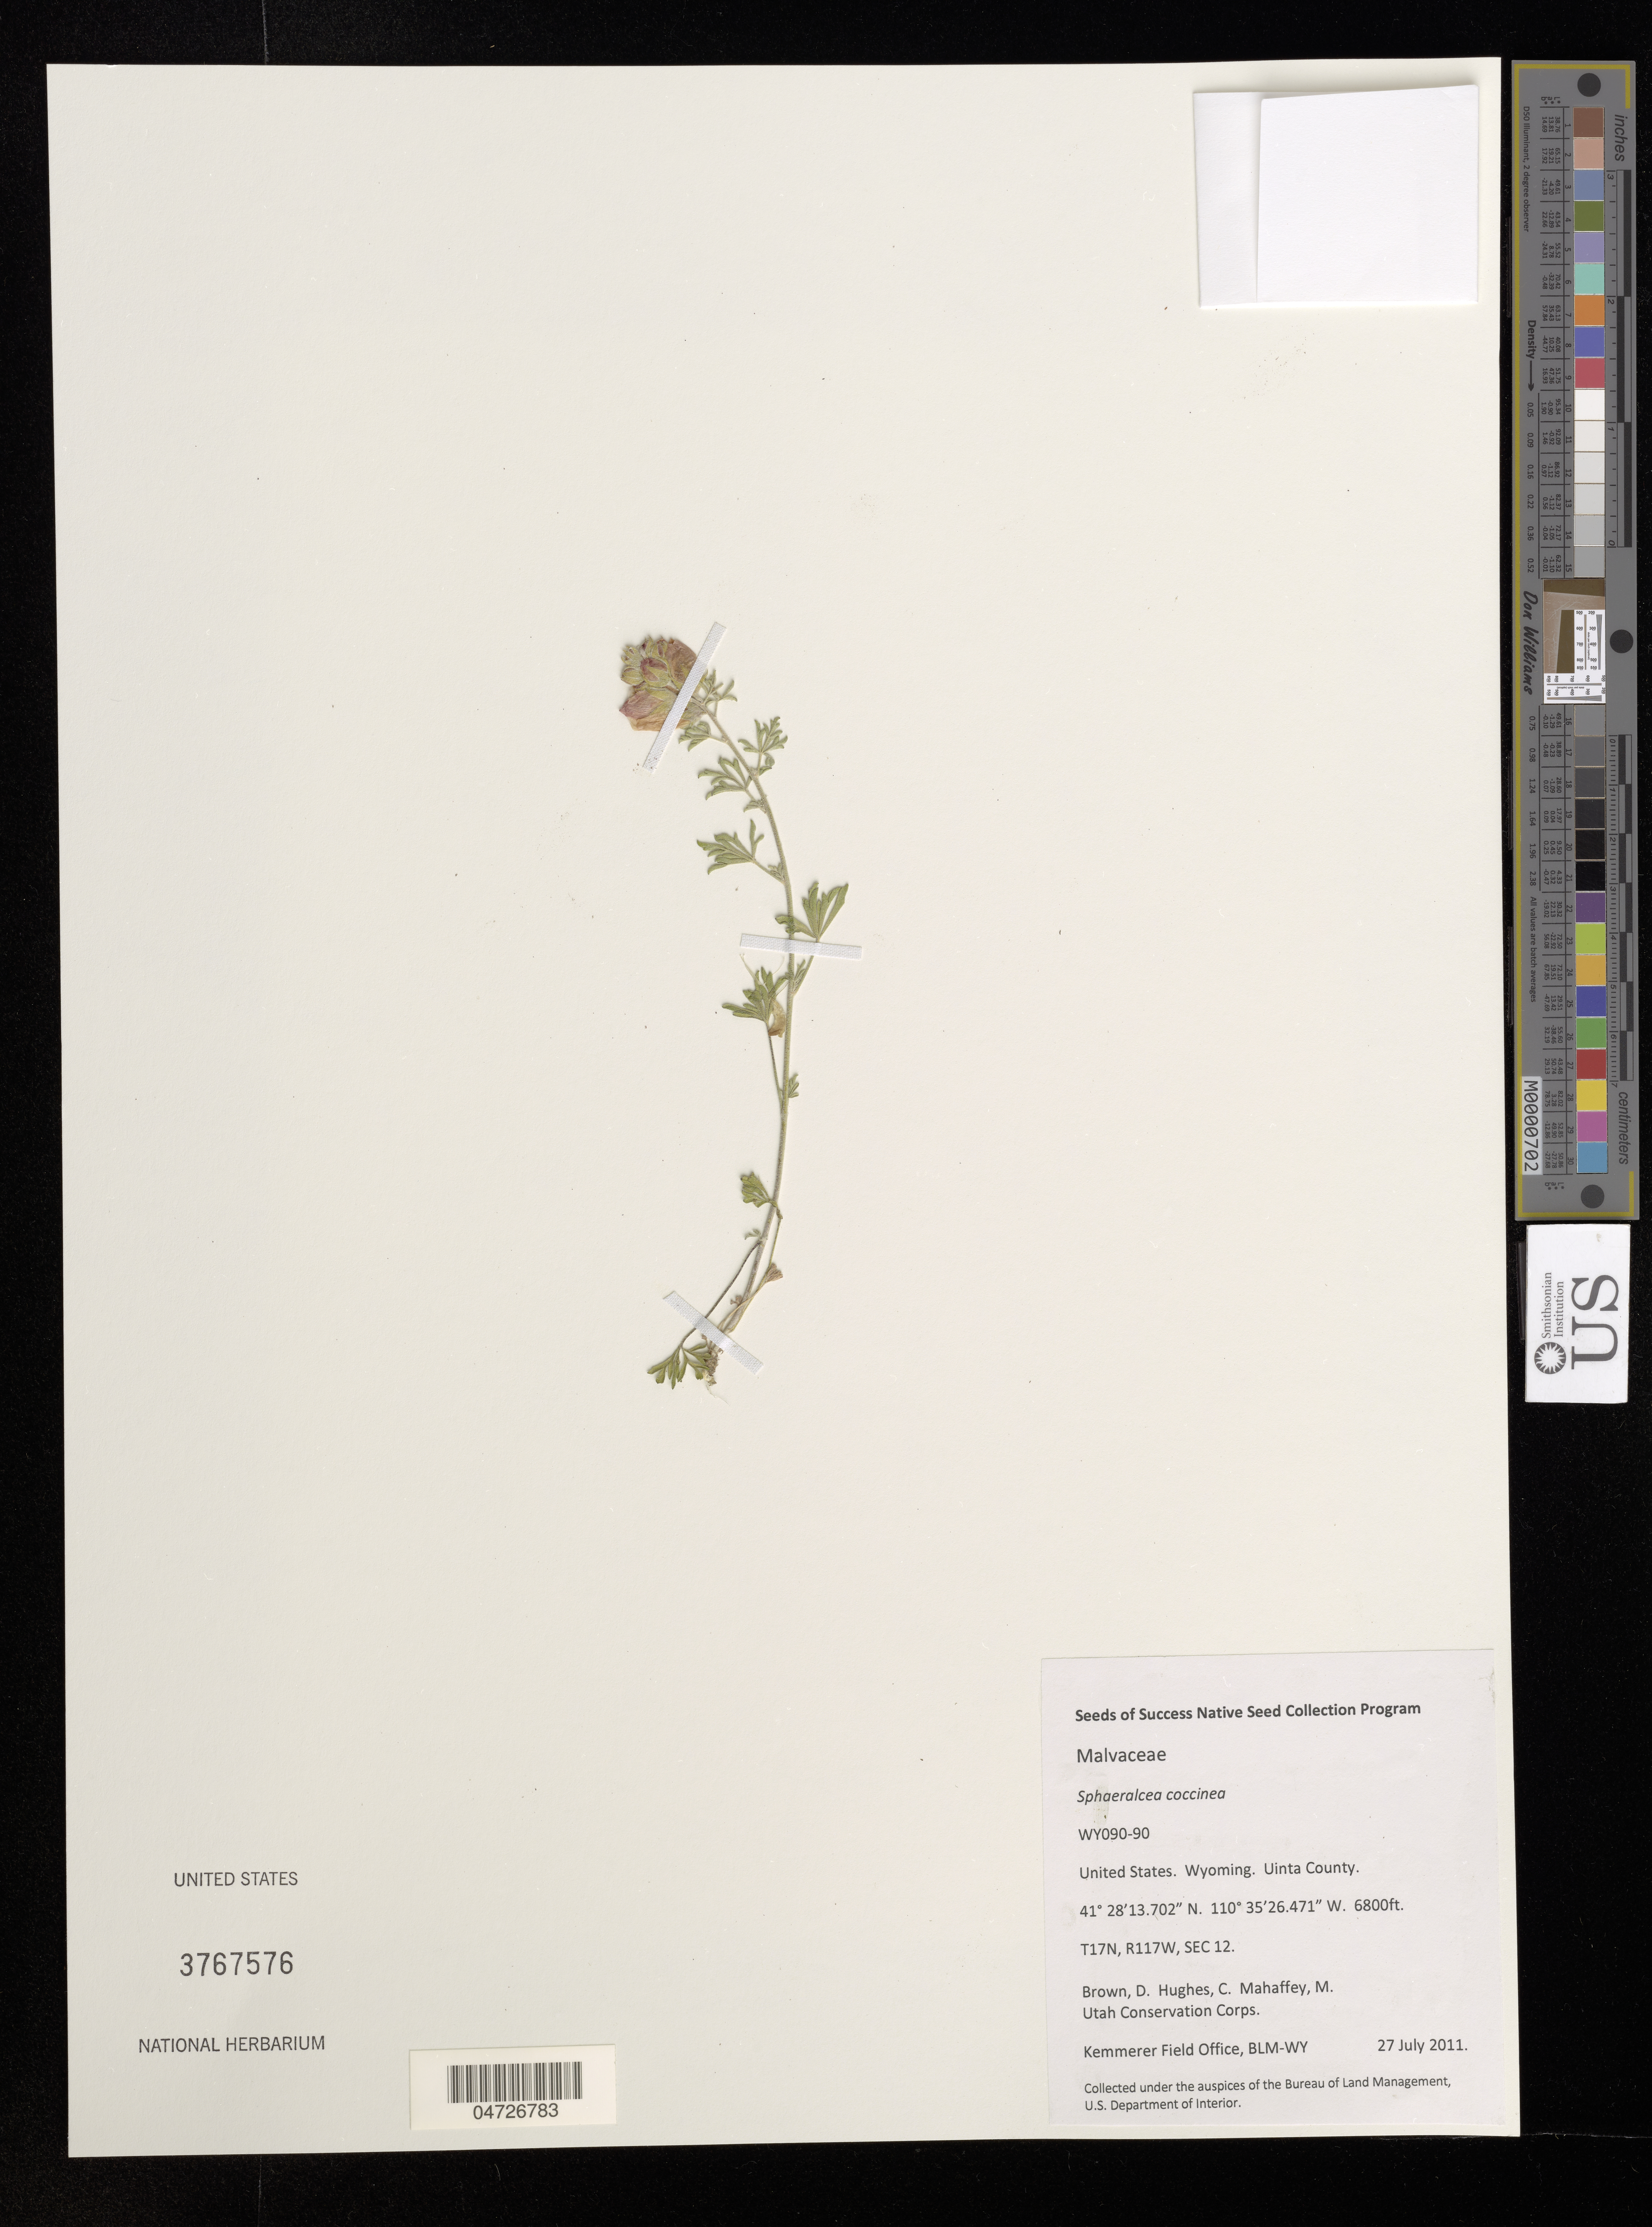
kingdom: Plantae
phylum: Tracheophyta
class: Magnoliopsida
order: Malvales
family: Malvaceae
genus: Sphaeralcea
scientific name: Sphaeralcea coccinea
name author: (Nutt.) Rydb.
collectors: D. Brown, C. Hughes & M. Mahaffey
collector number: WY090-90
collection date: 2011-07-27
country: United States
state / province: Wyoming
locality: Uinta County. T17N, R117W, SEC 12.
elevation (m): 2073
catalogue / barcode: US 3767576